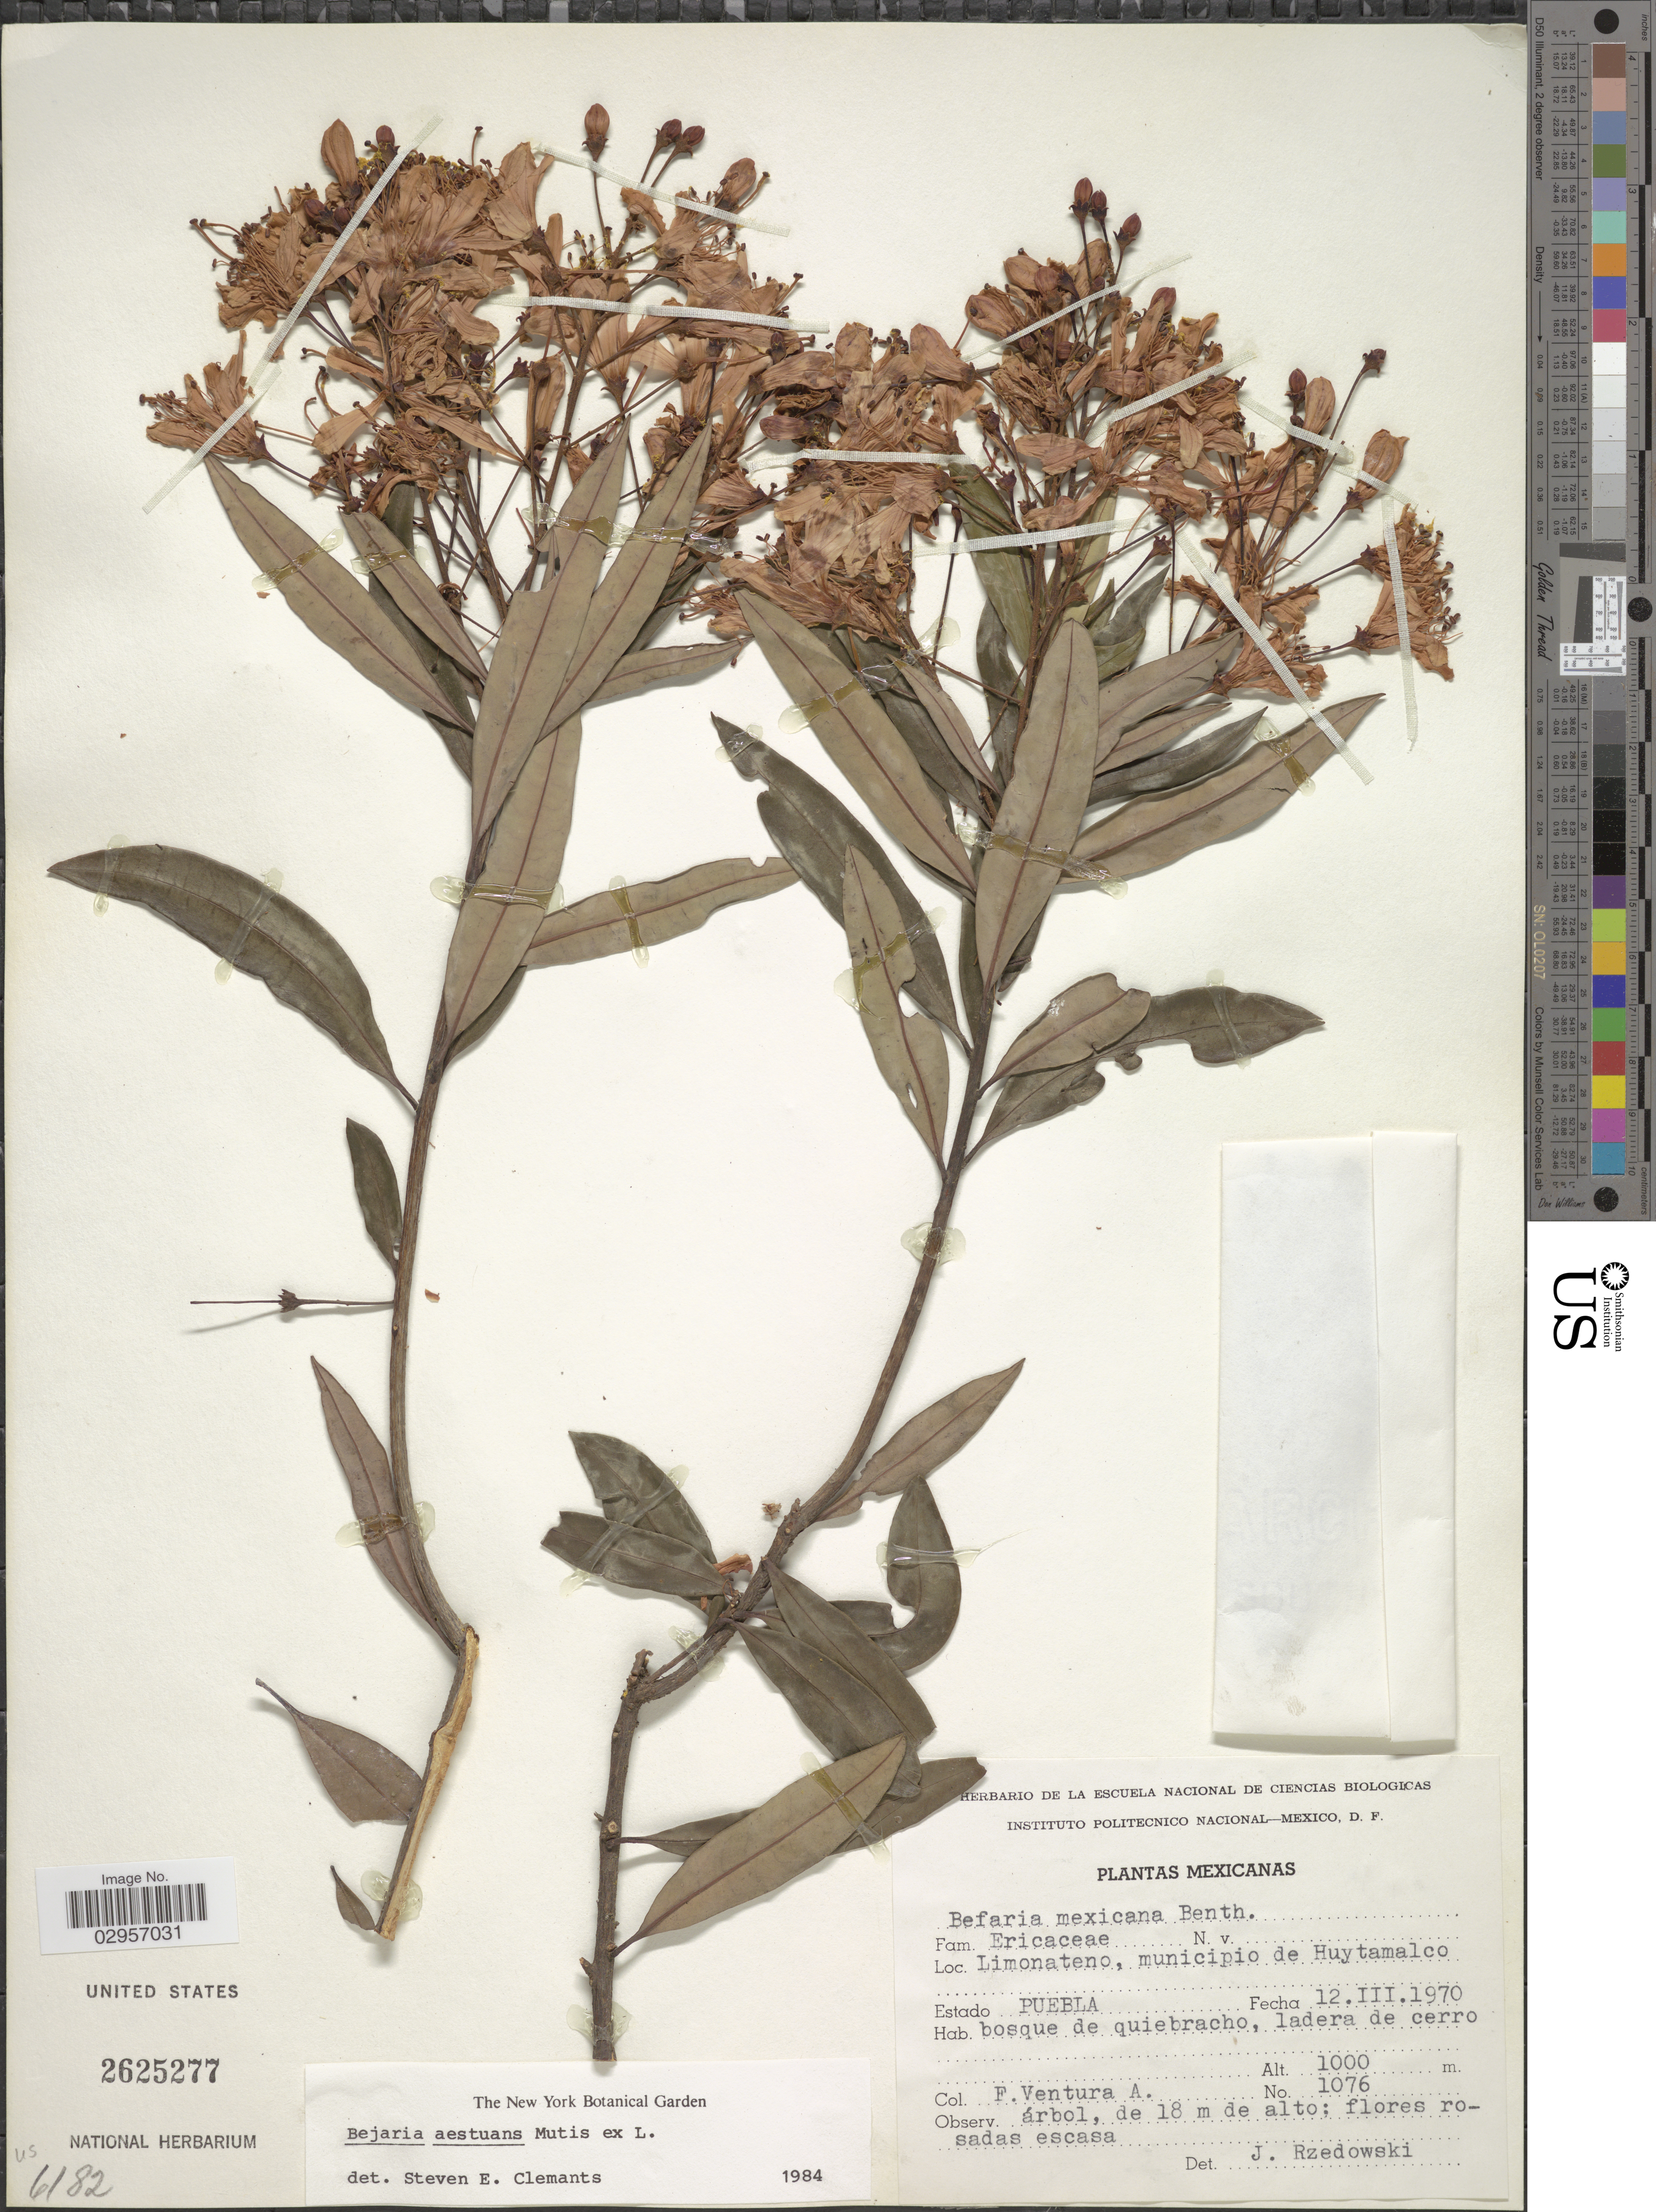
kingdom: Plantae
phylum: Tracheophyta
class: Magnoliopsida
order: Ericales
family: Ericaceae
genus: Befaria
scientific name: Befaria aestuans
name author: Mutis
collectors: F. Ventura A.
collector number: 1076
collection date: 1970-03-12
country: Mexico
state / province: Puebla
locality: Limonateno, municipio de Huytamalco.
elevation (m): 1000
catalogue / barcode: US 2625277